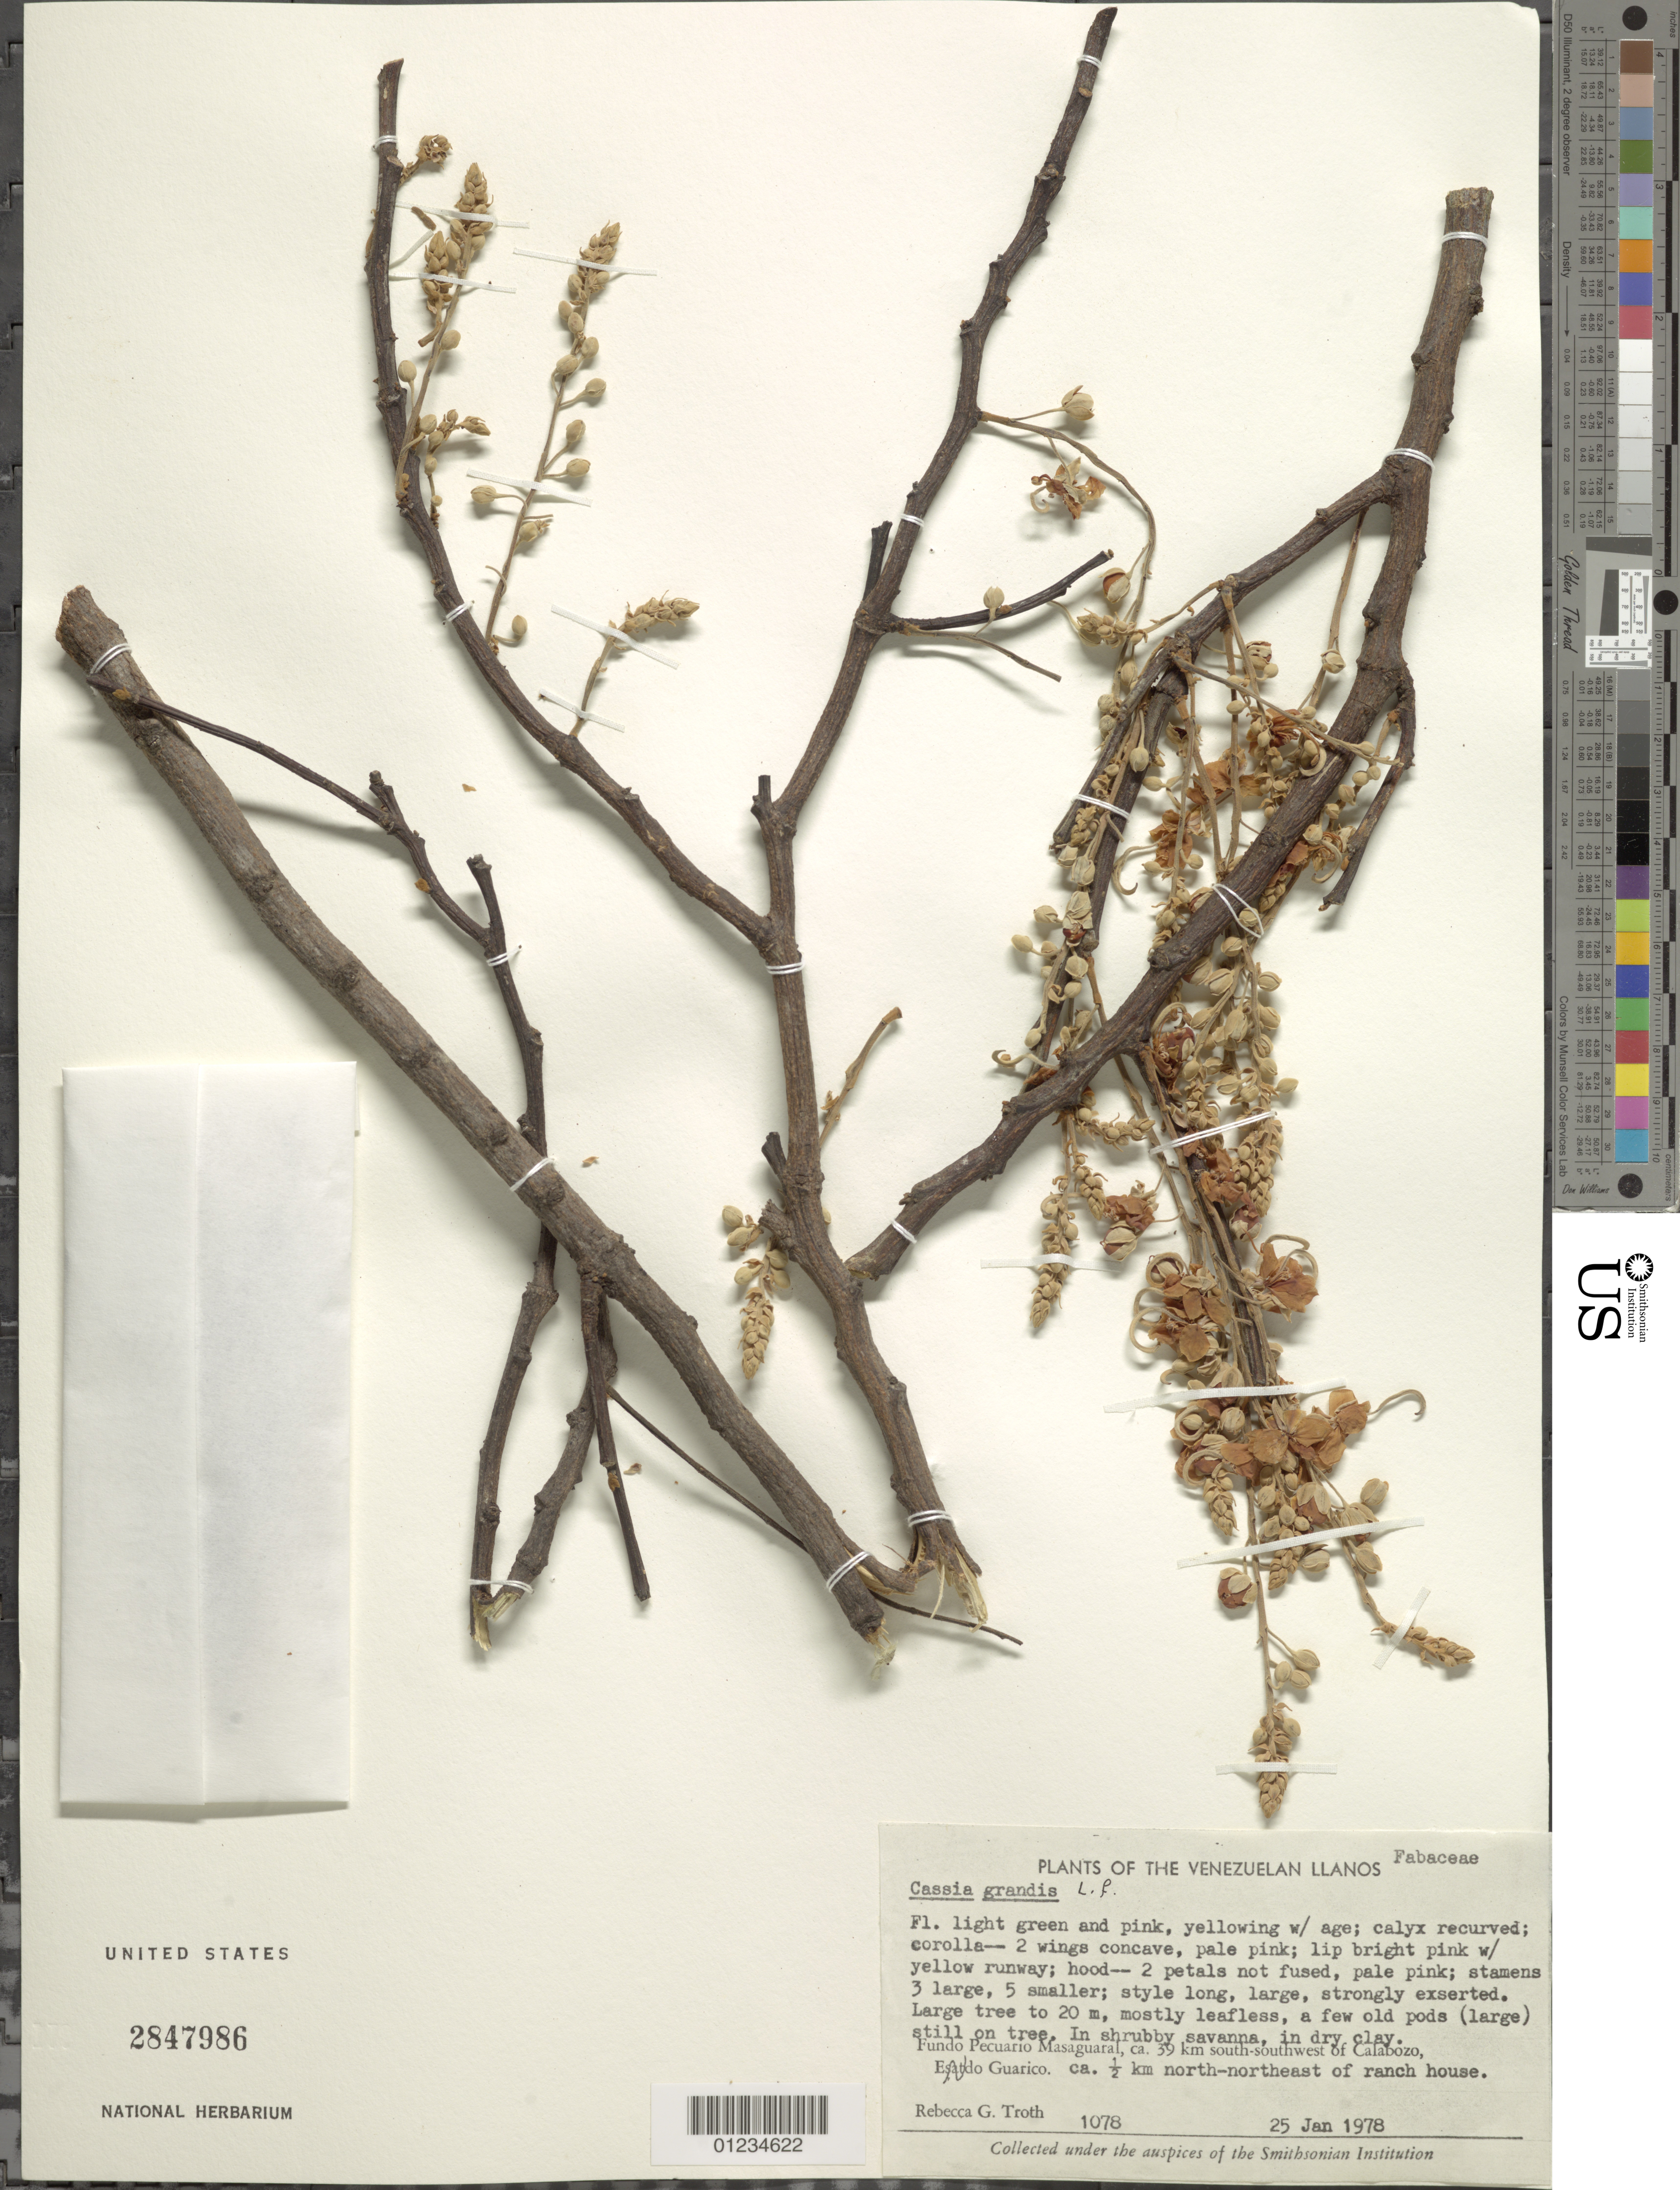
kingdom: Plantae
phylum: Tracheophyta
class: Magnoliopsida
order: Fabales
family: Fabaceae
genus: Cassia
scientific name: Cassia grandis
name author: L. f.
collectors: R. Troth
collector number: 1078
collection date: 1978-01-25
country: Venezuela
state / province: Guárico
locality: Fundo pecuario masaguaral, ca 39 km SSW of Calabozo, ca 0.25 km NNE of ranch house.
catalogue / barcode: US 2847986